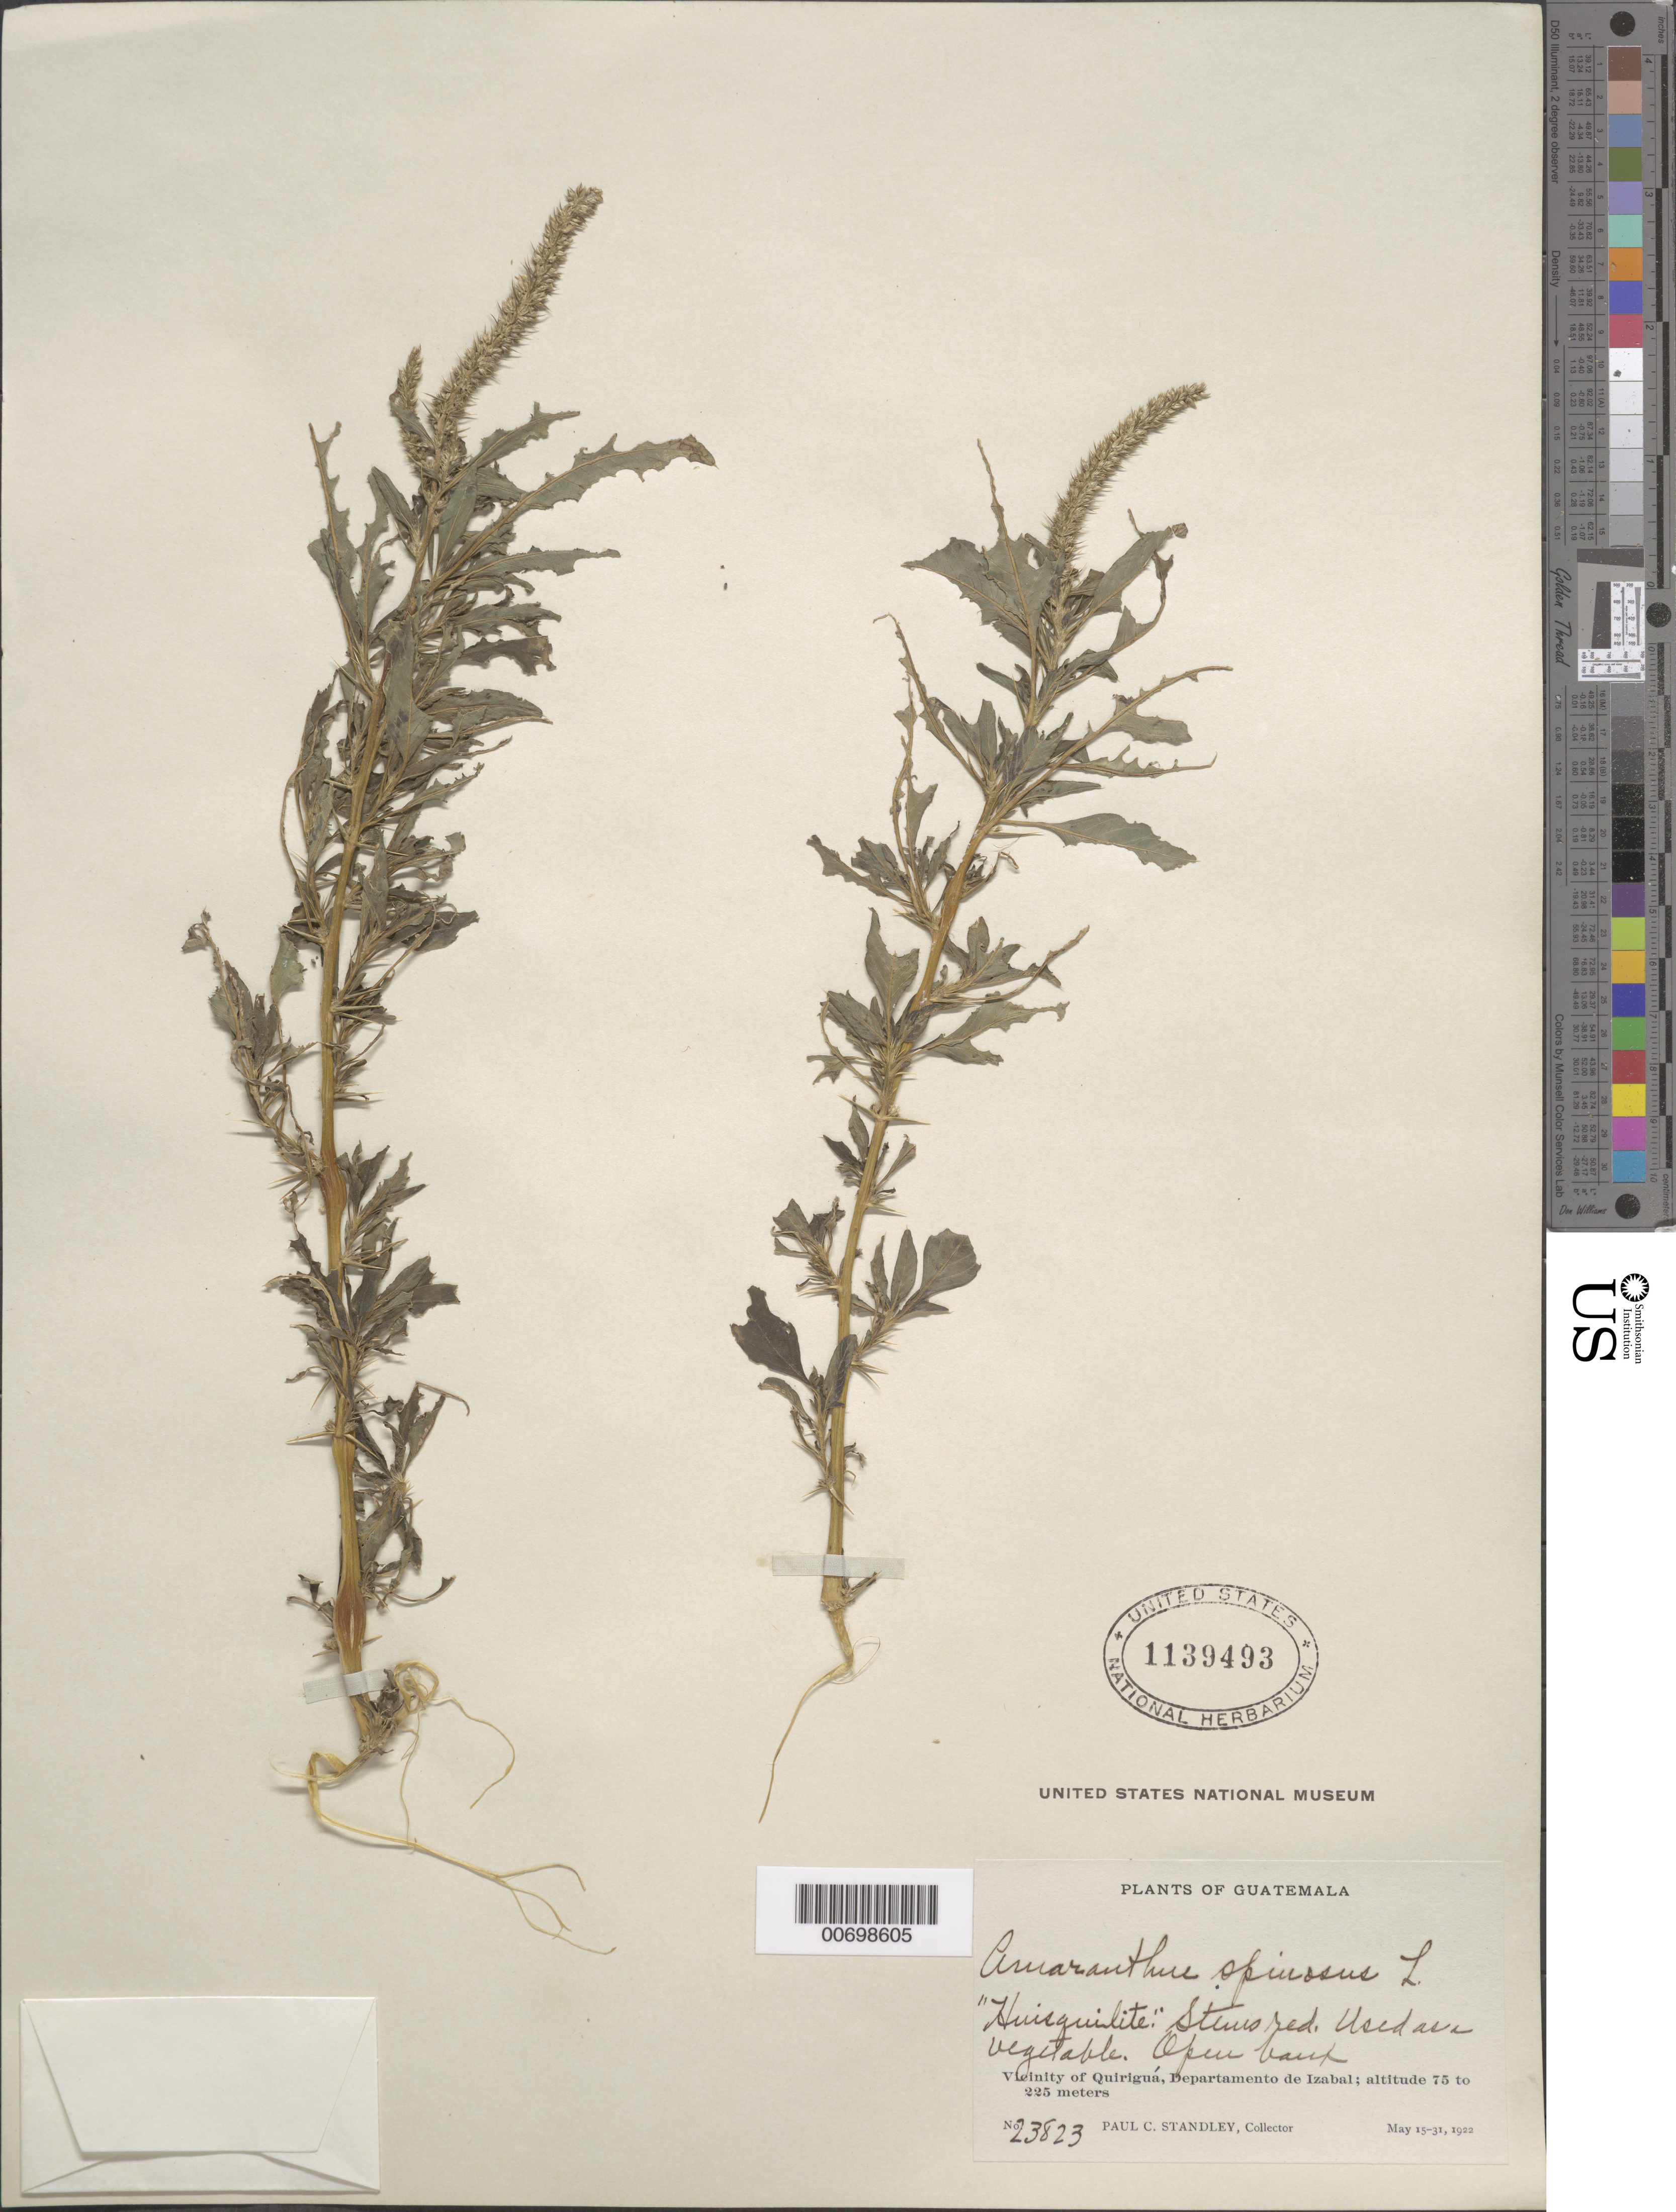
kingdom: Plantae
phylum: Tracheophyta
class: Magnoliopsida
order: Caryophyllales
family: Amaranthaceae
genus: Amaranthus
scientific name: Amaranthus spinosus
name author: L.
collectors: P. C. Standley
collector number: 23823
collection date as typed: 15 May 1922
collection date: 1922-05-15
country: Guatemala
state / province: Izabal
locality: Vicinity of Quirigua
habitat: Open bank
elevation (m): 75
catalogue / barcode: US 1139493